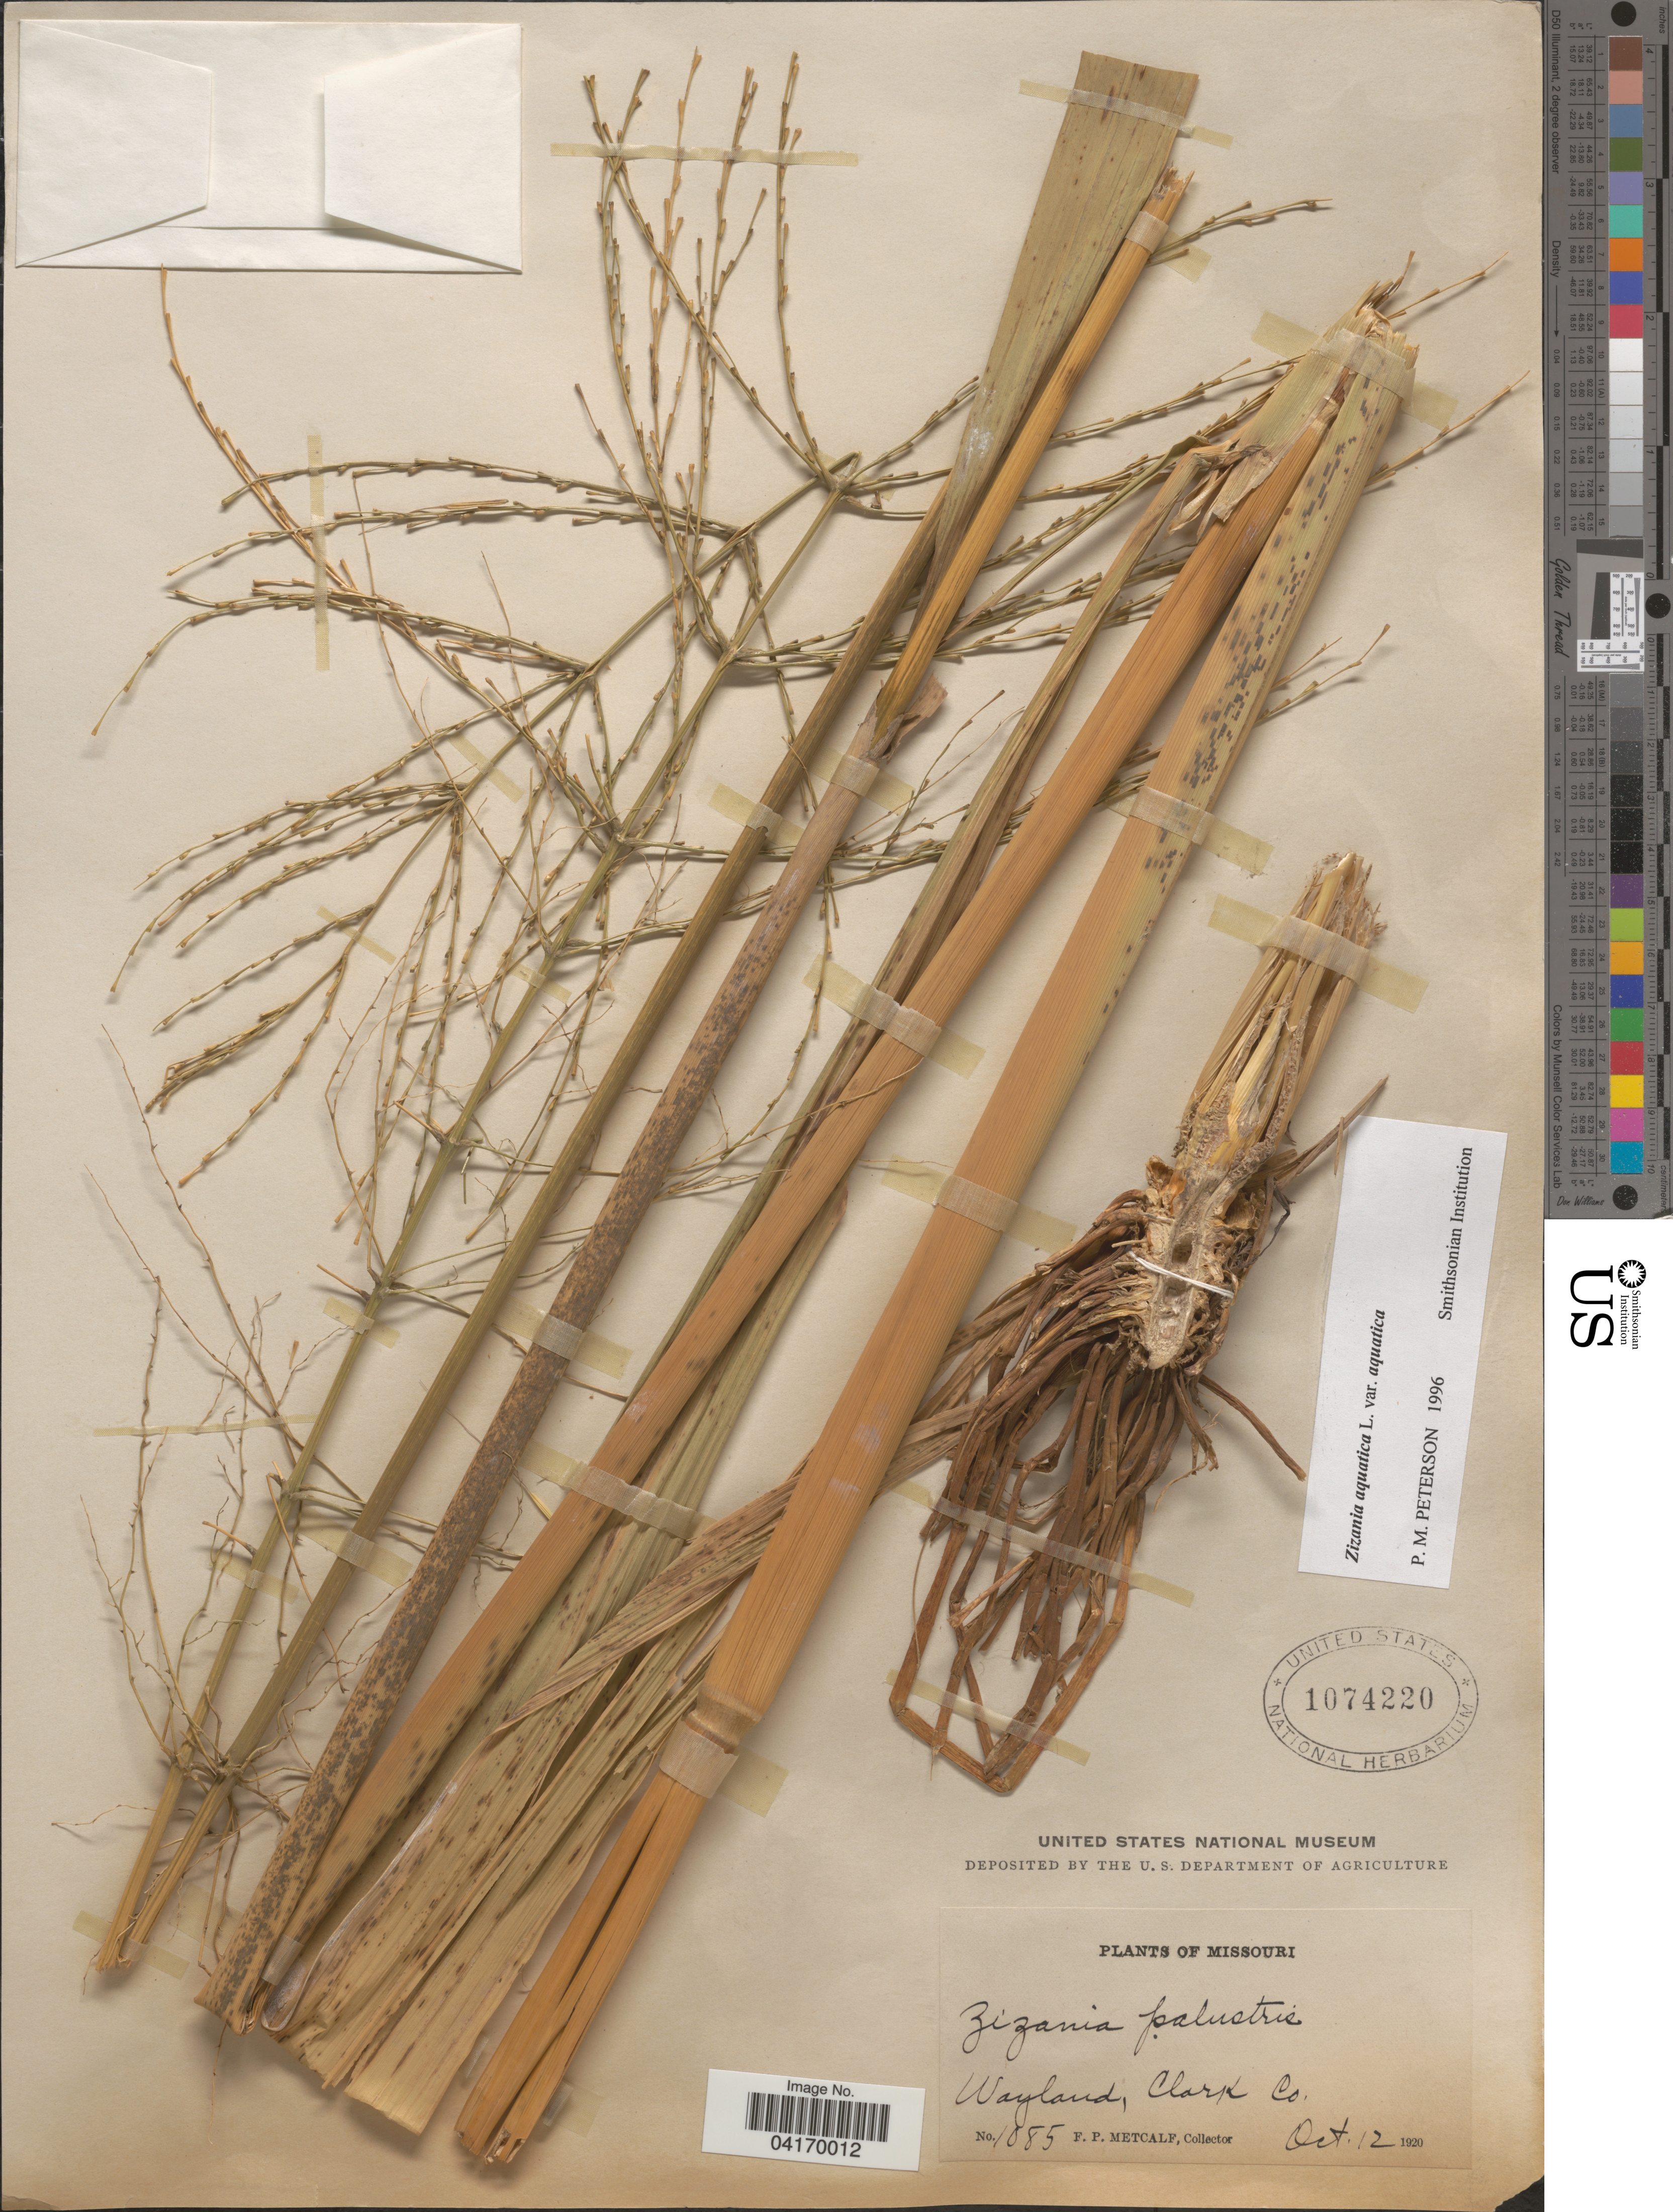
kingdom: Plantae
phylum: Tracheophyta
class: Liliopsida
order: Poales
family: Poaceae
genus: Zizania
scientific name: Zizania aquatica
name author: L.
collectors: F. Metcalf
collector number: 1085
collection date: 1920-10-12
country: United States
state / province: Missouri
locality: Wayland, Clark Co.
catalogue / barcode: US 1074220